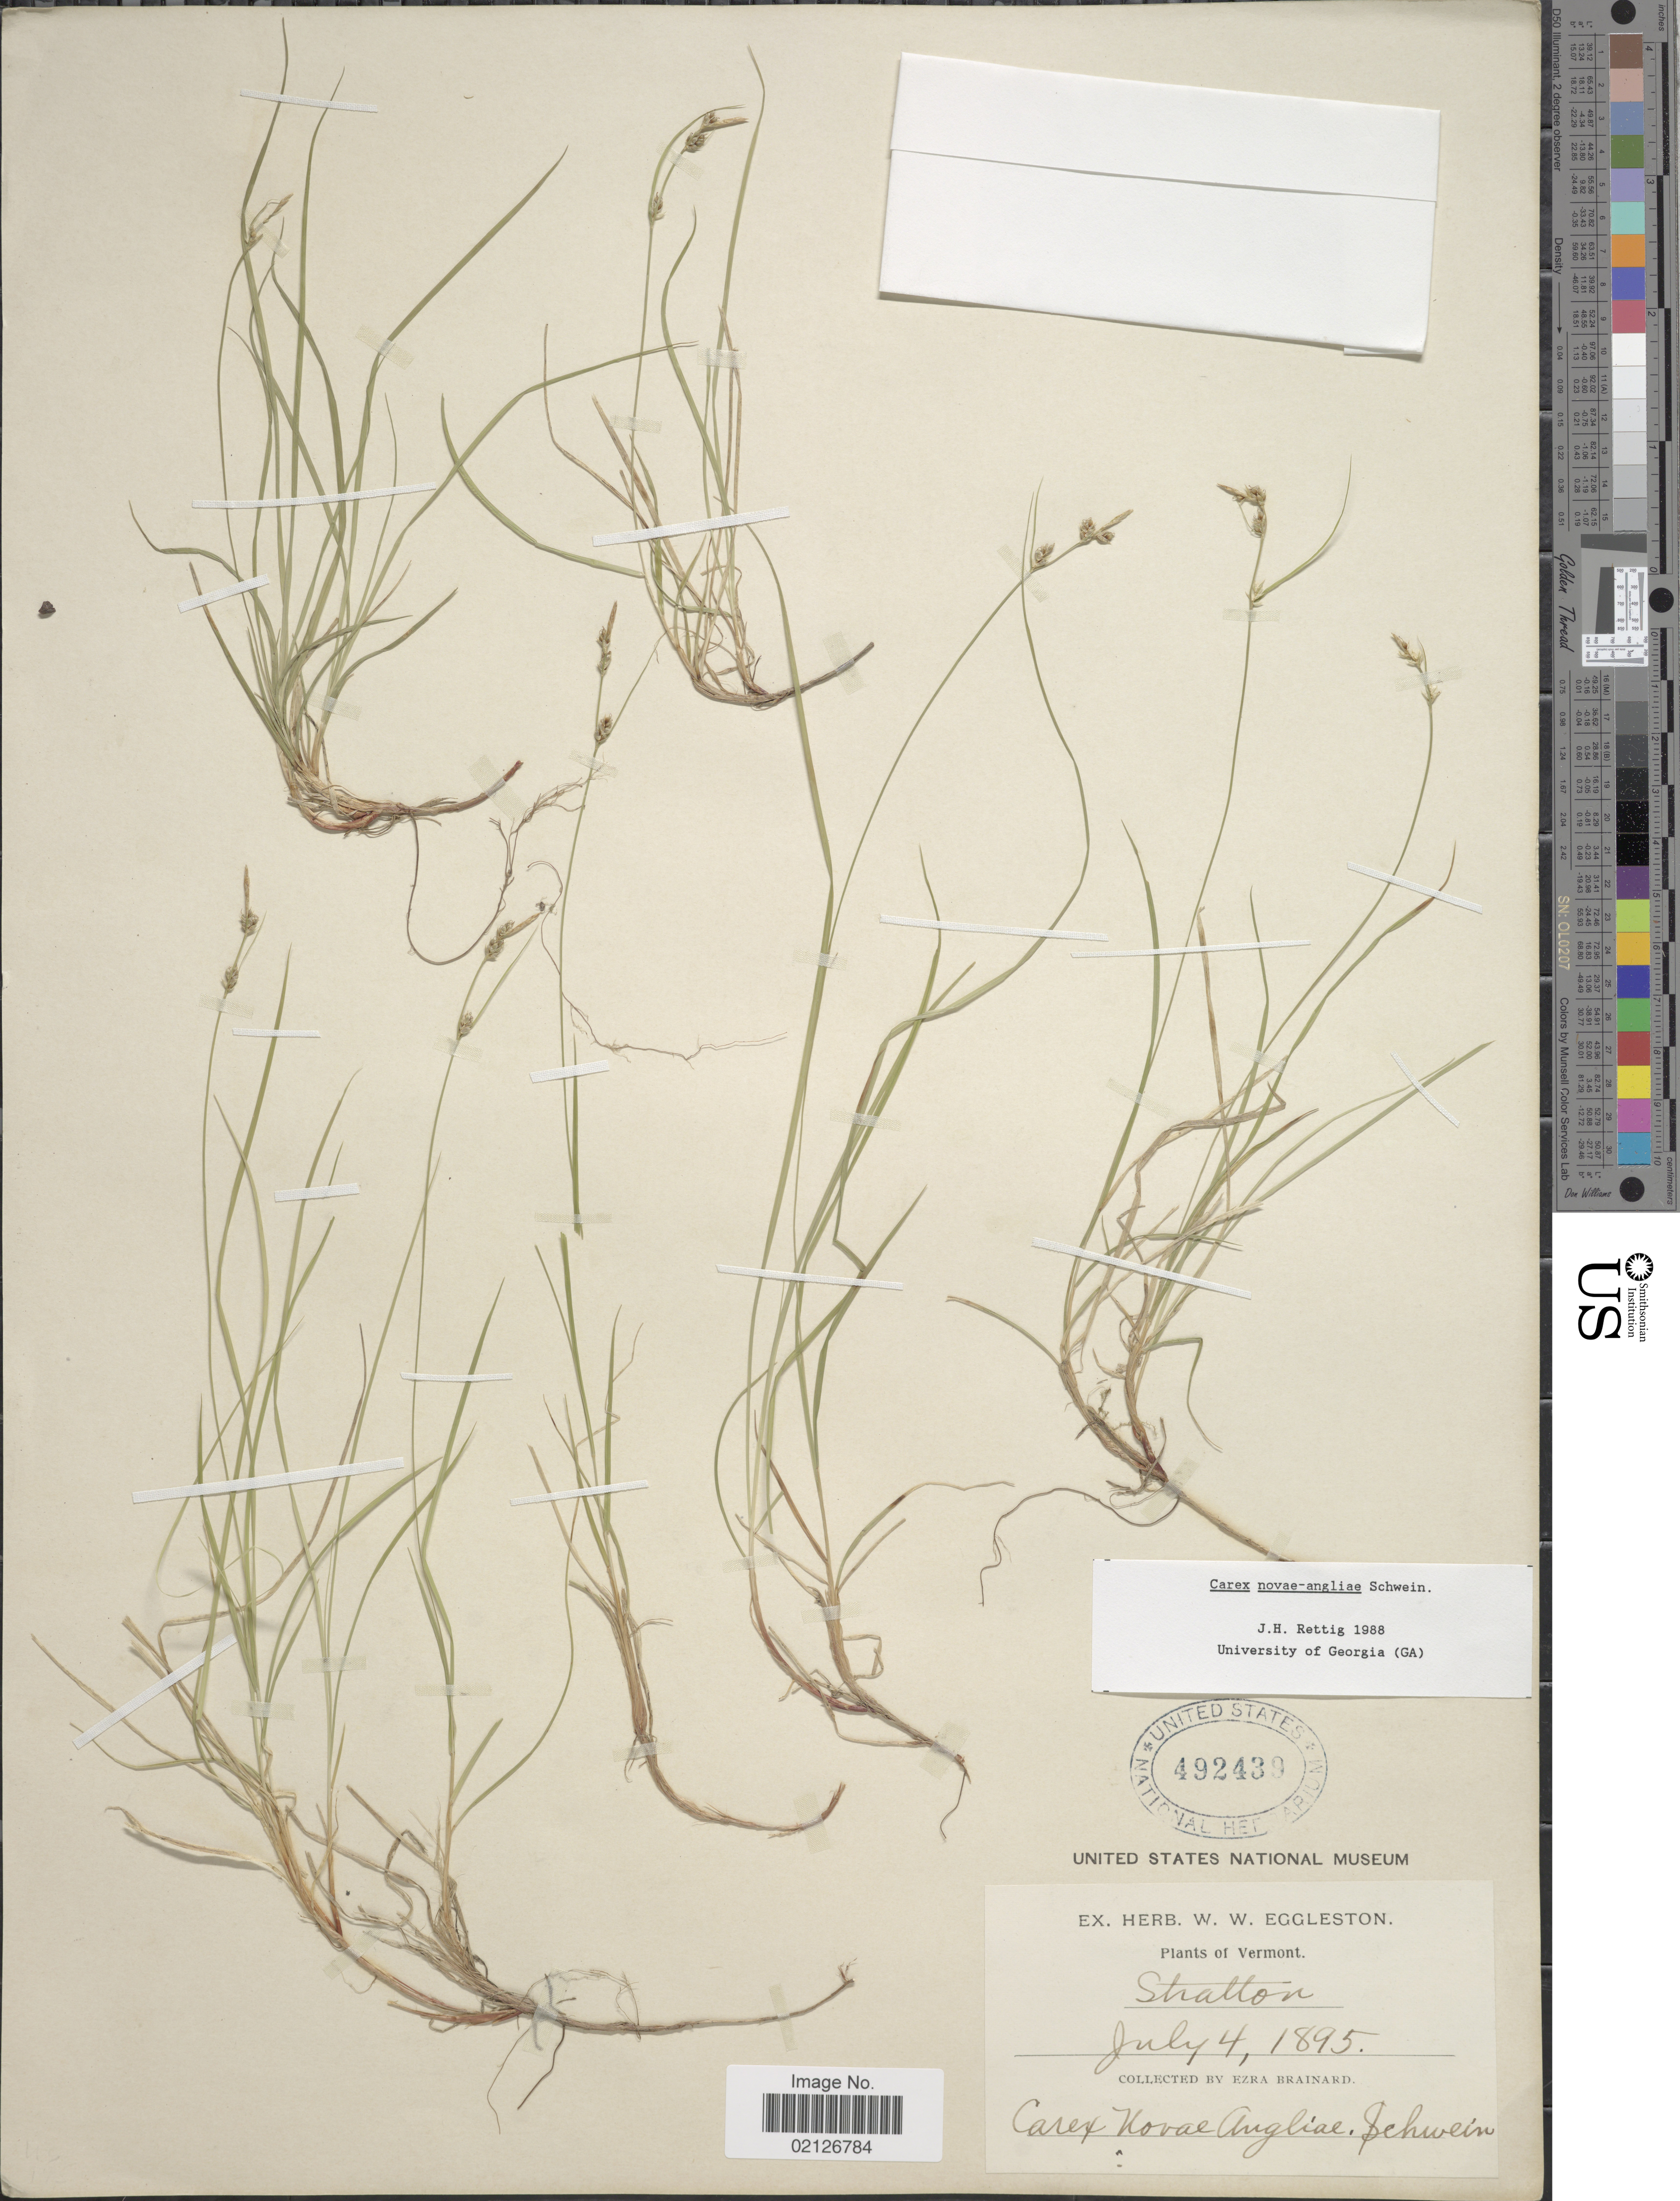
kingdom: Plantae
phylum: Tracheophyta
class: Liliopsida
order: Poales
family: Cyperaceae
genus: Carex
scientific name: Carex novae-angliae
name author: Schwein.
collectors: E. Brainerd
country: United States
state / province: Vermont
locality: Stratton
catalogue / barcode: US 492439